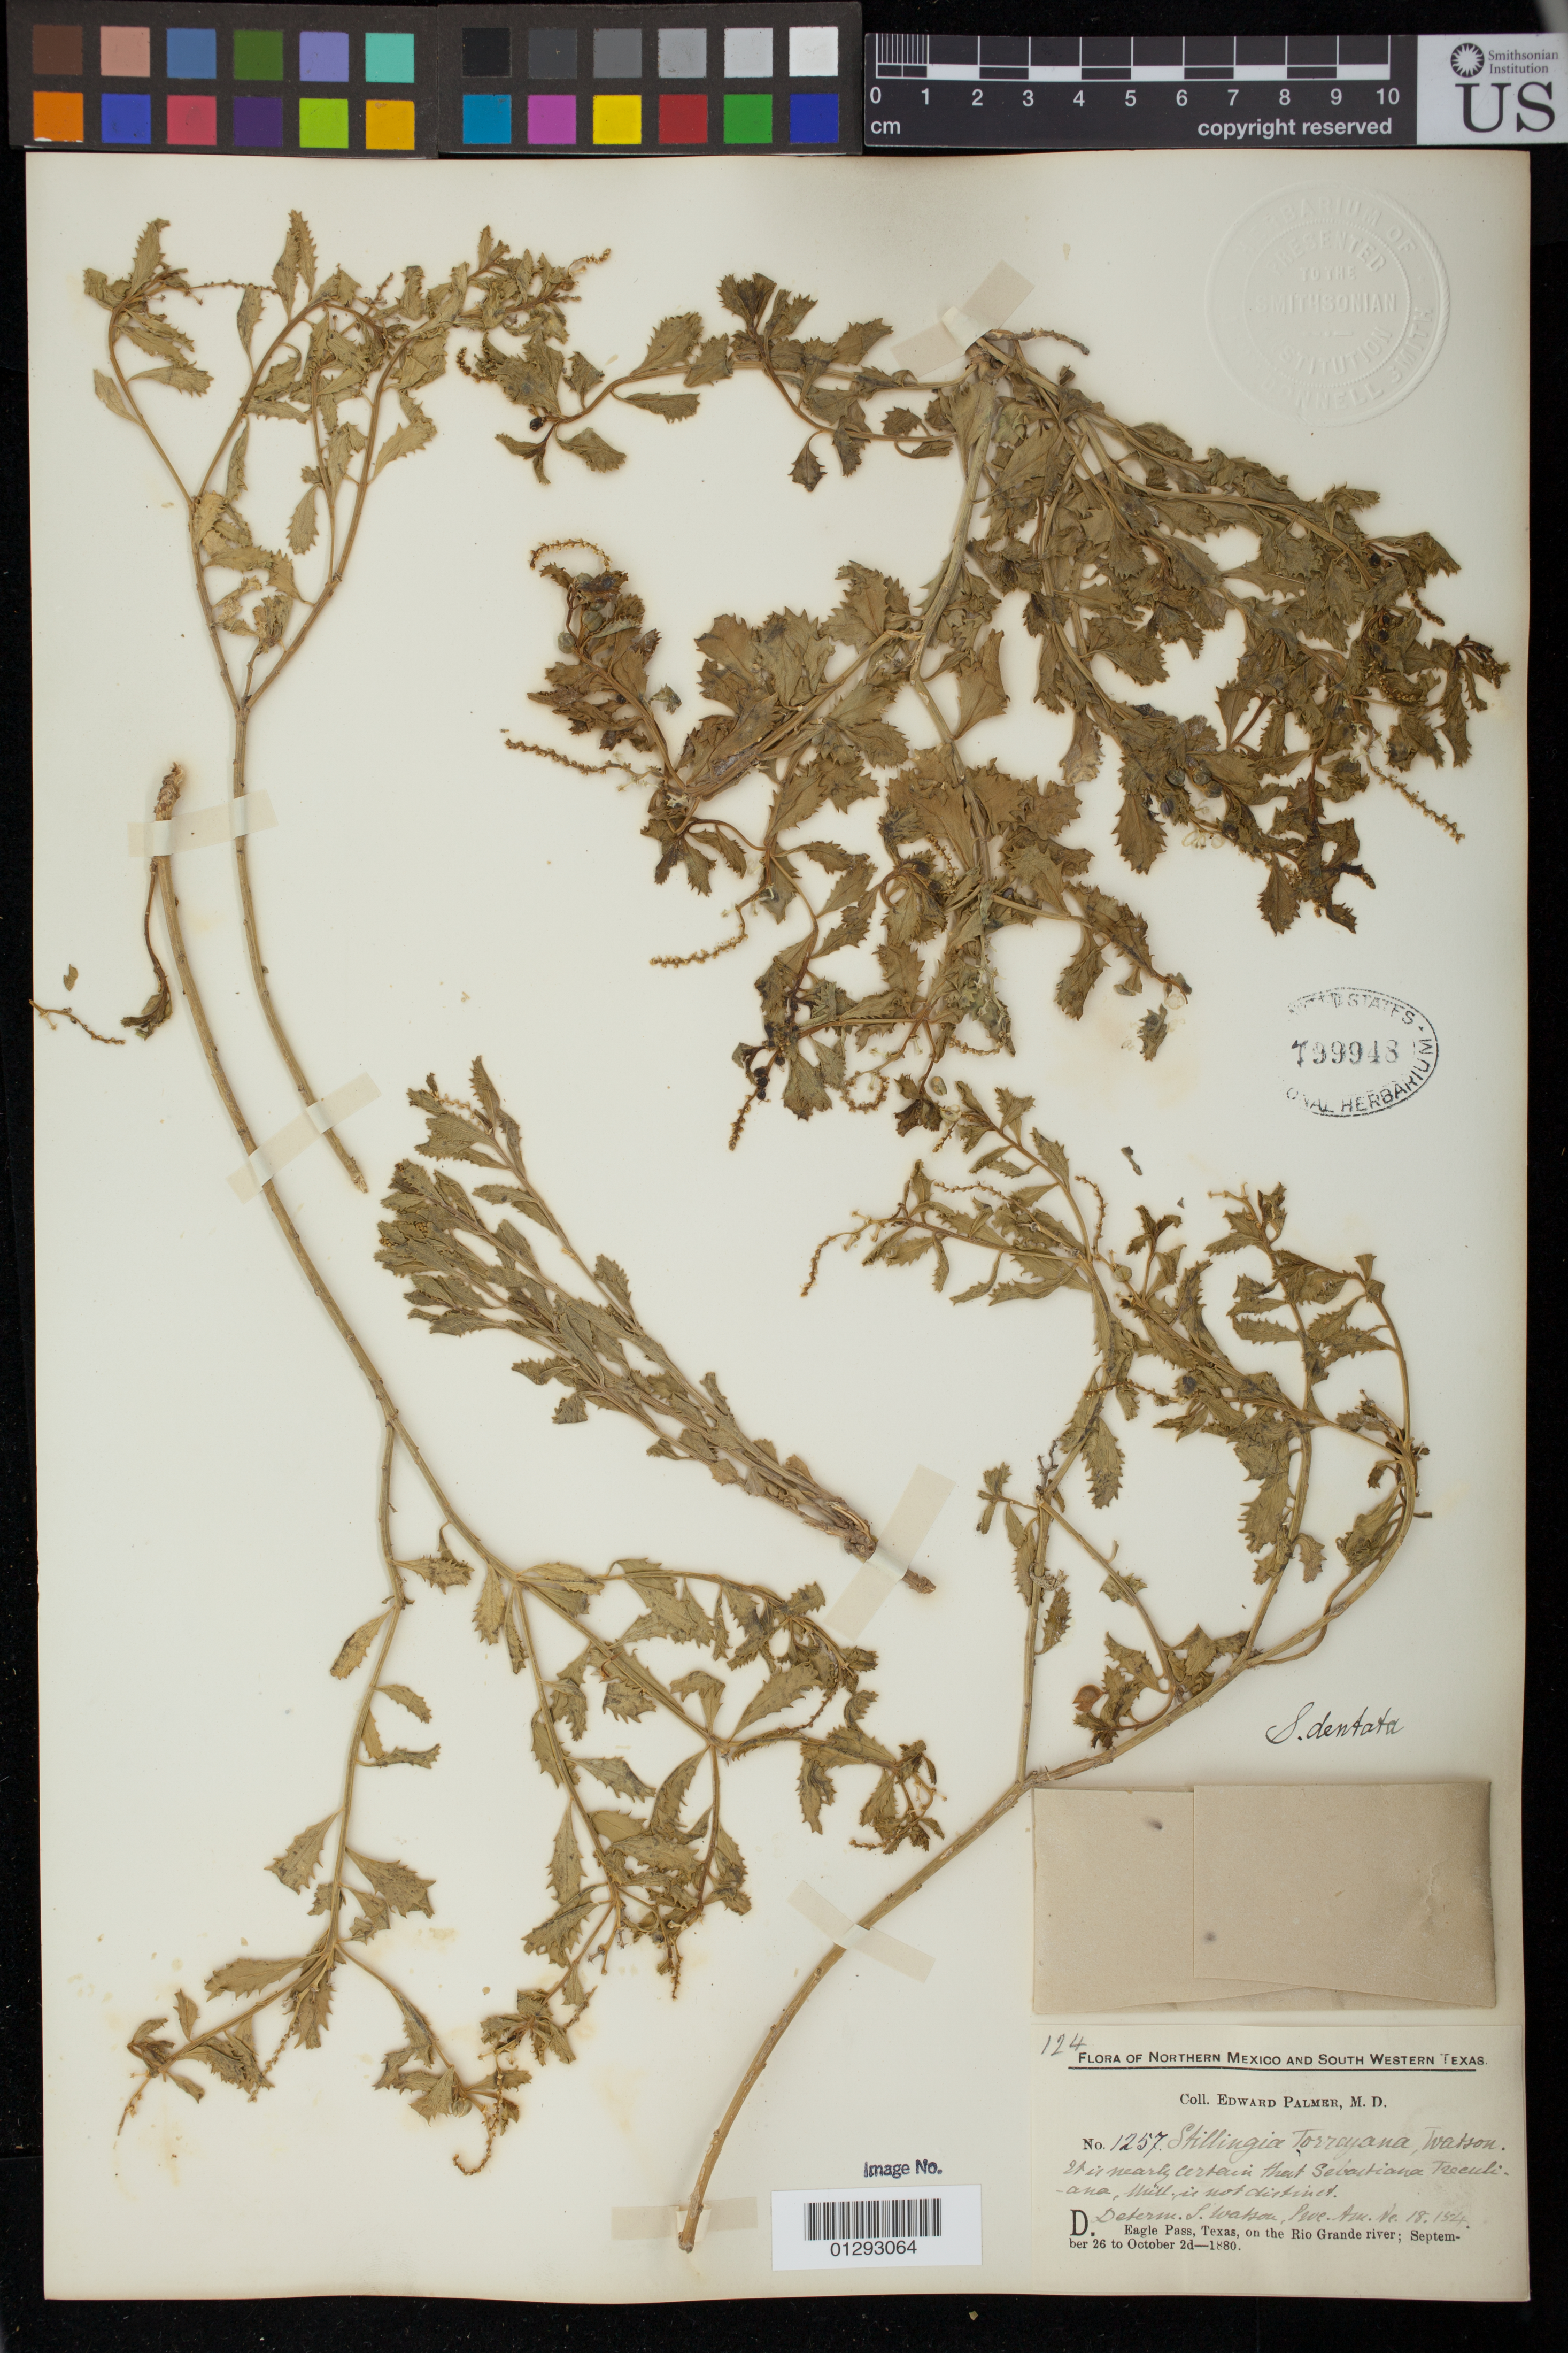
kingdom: Plantae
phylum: Tracheophyta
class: Magnoliopsida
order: Malpighiales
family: Euphorbiaceae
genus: Stillingia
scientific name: Stillingia treculiana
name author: (Müll. Arg.) I.M. Johnst.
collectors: E. Palmer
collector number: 1257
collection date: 1880-09-26/1880-10-02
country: United States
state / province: Texas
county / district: Maverick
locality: Eagle Pass, on the Rio Grande river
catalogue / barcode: US 799948